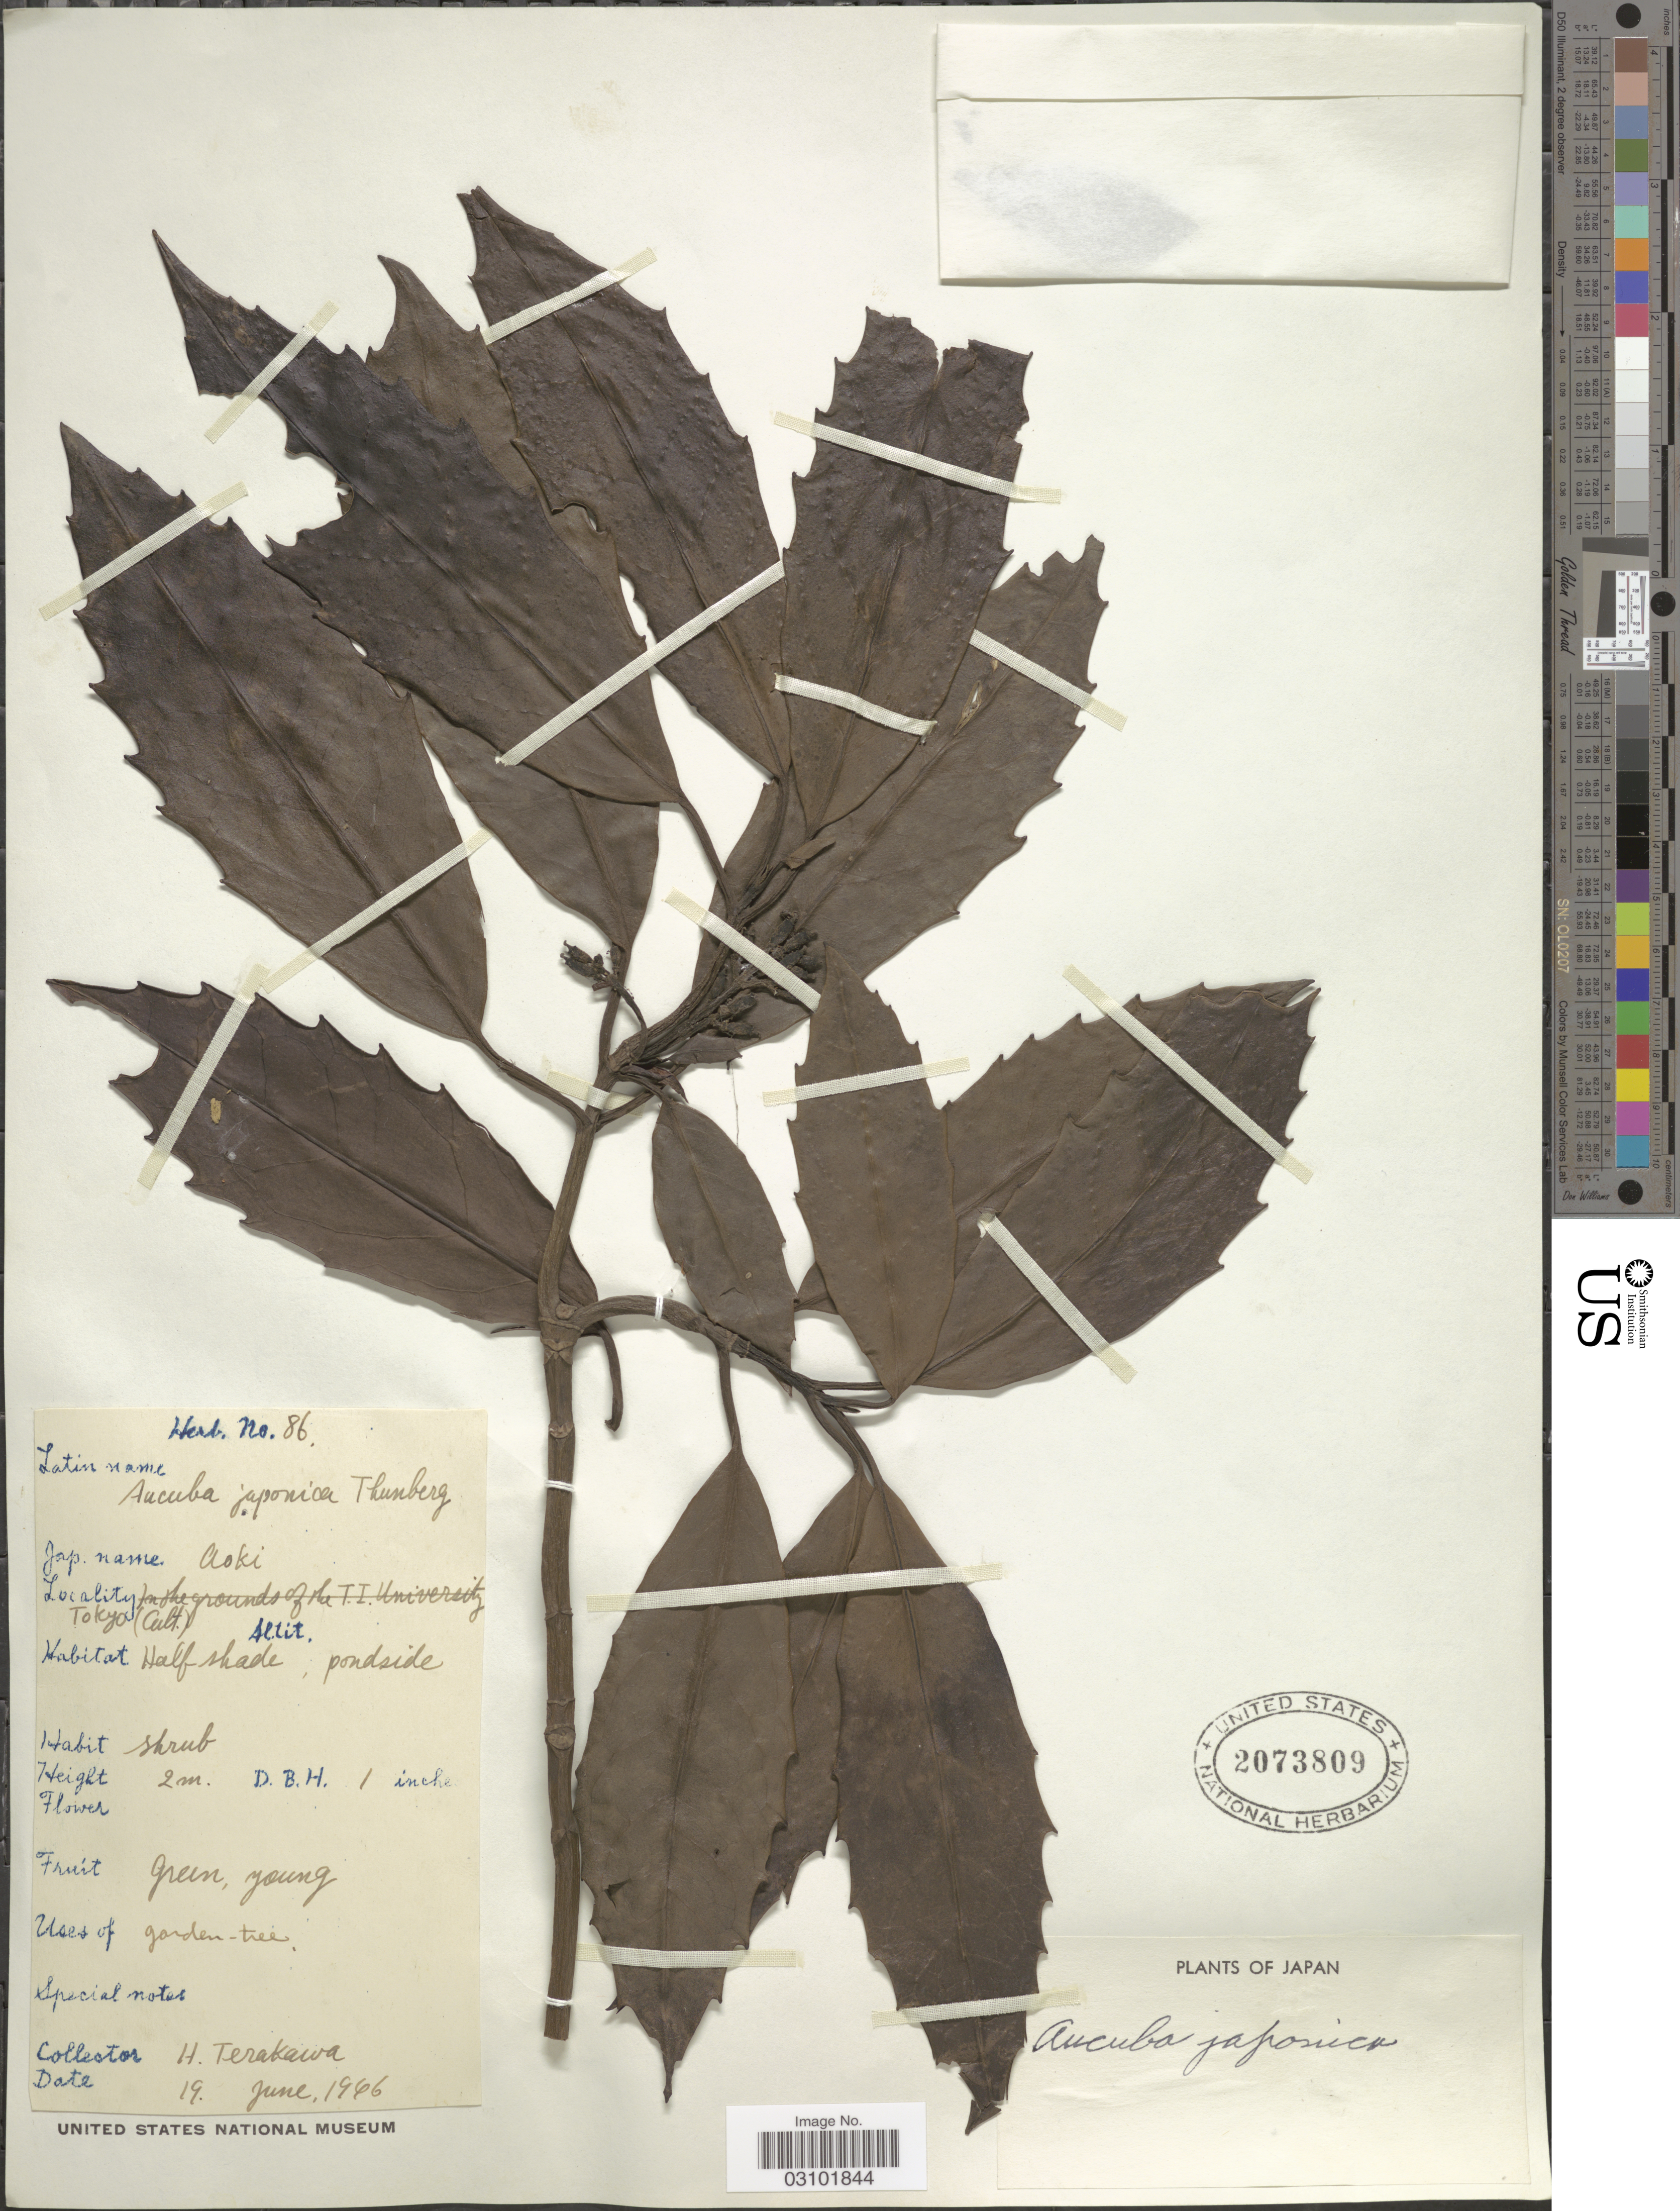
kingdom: Plantae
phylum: Tracheophyta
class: Magnoliopsida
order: Garryales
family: Garryaceae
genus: Aucuba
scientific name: Aucuba japonica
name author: Thunb.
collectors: H. Terakawa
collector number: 86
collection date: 1946-06-19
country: Japan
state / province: Tokyo, Federal City of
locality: Tokyo.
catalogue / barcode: US 2073809